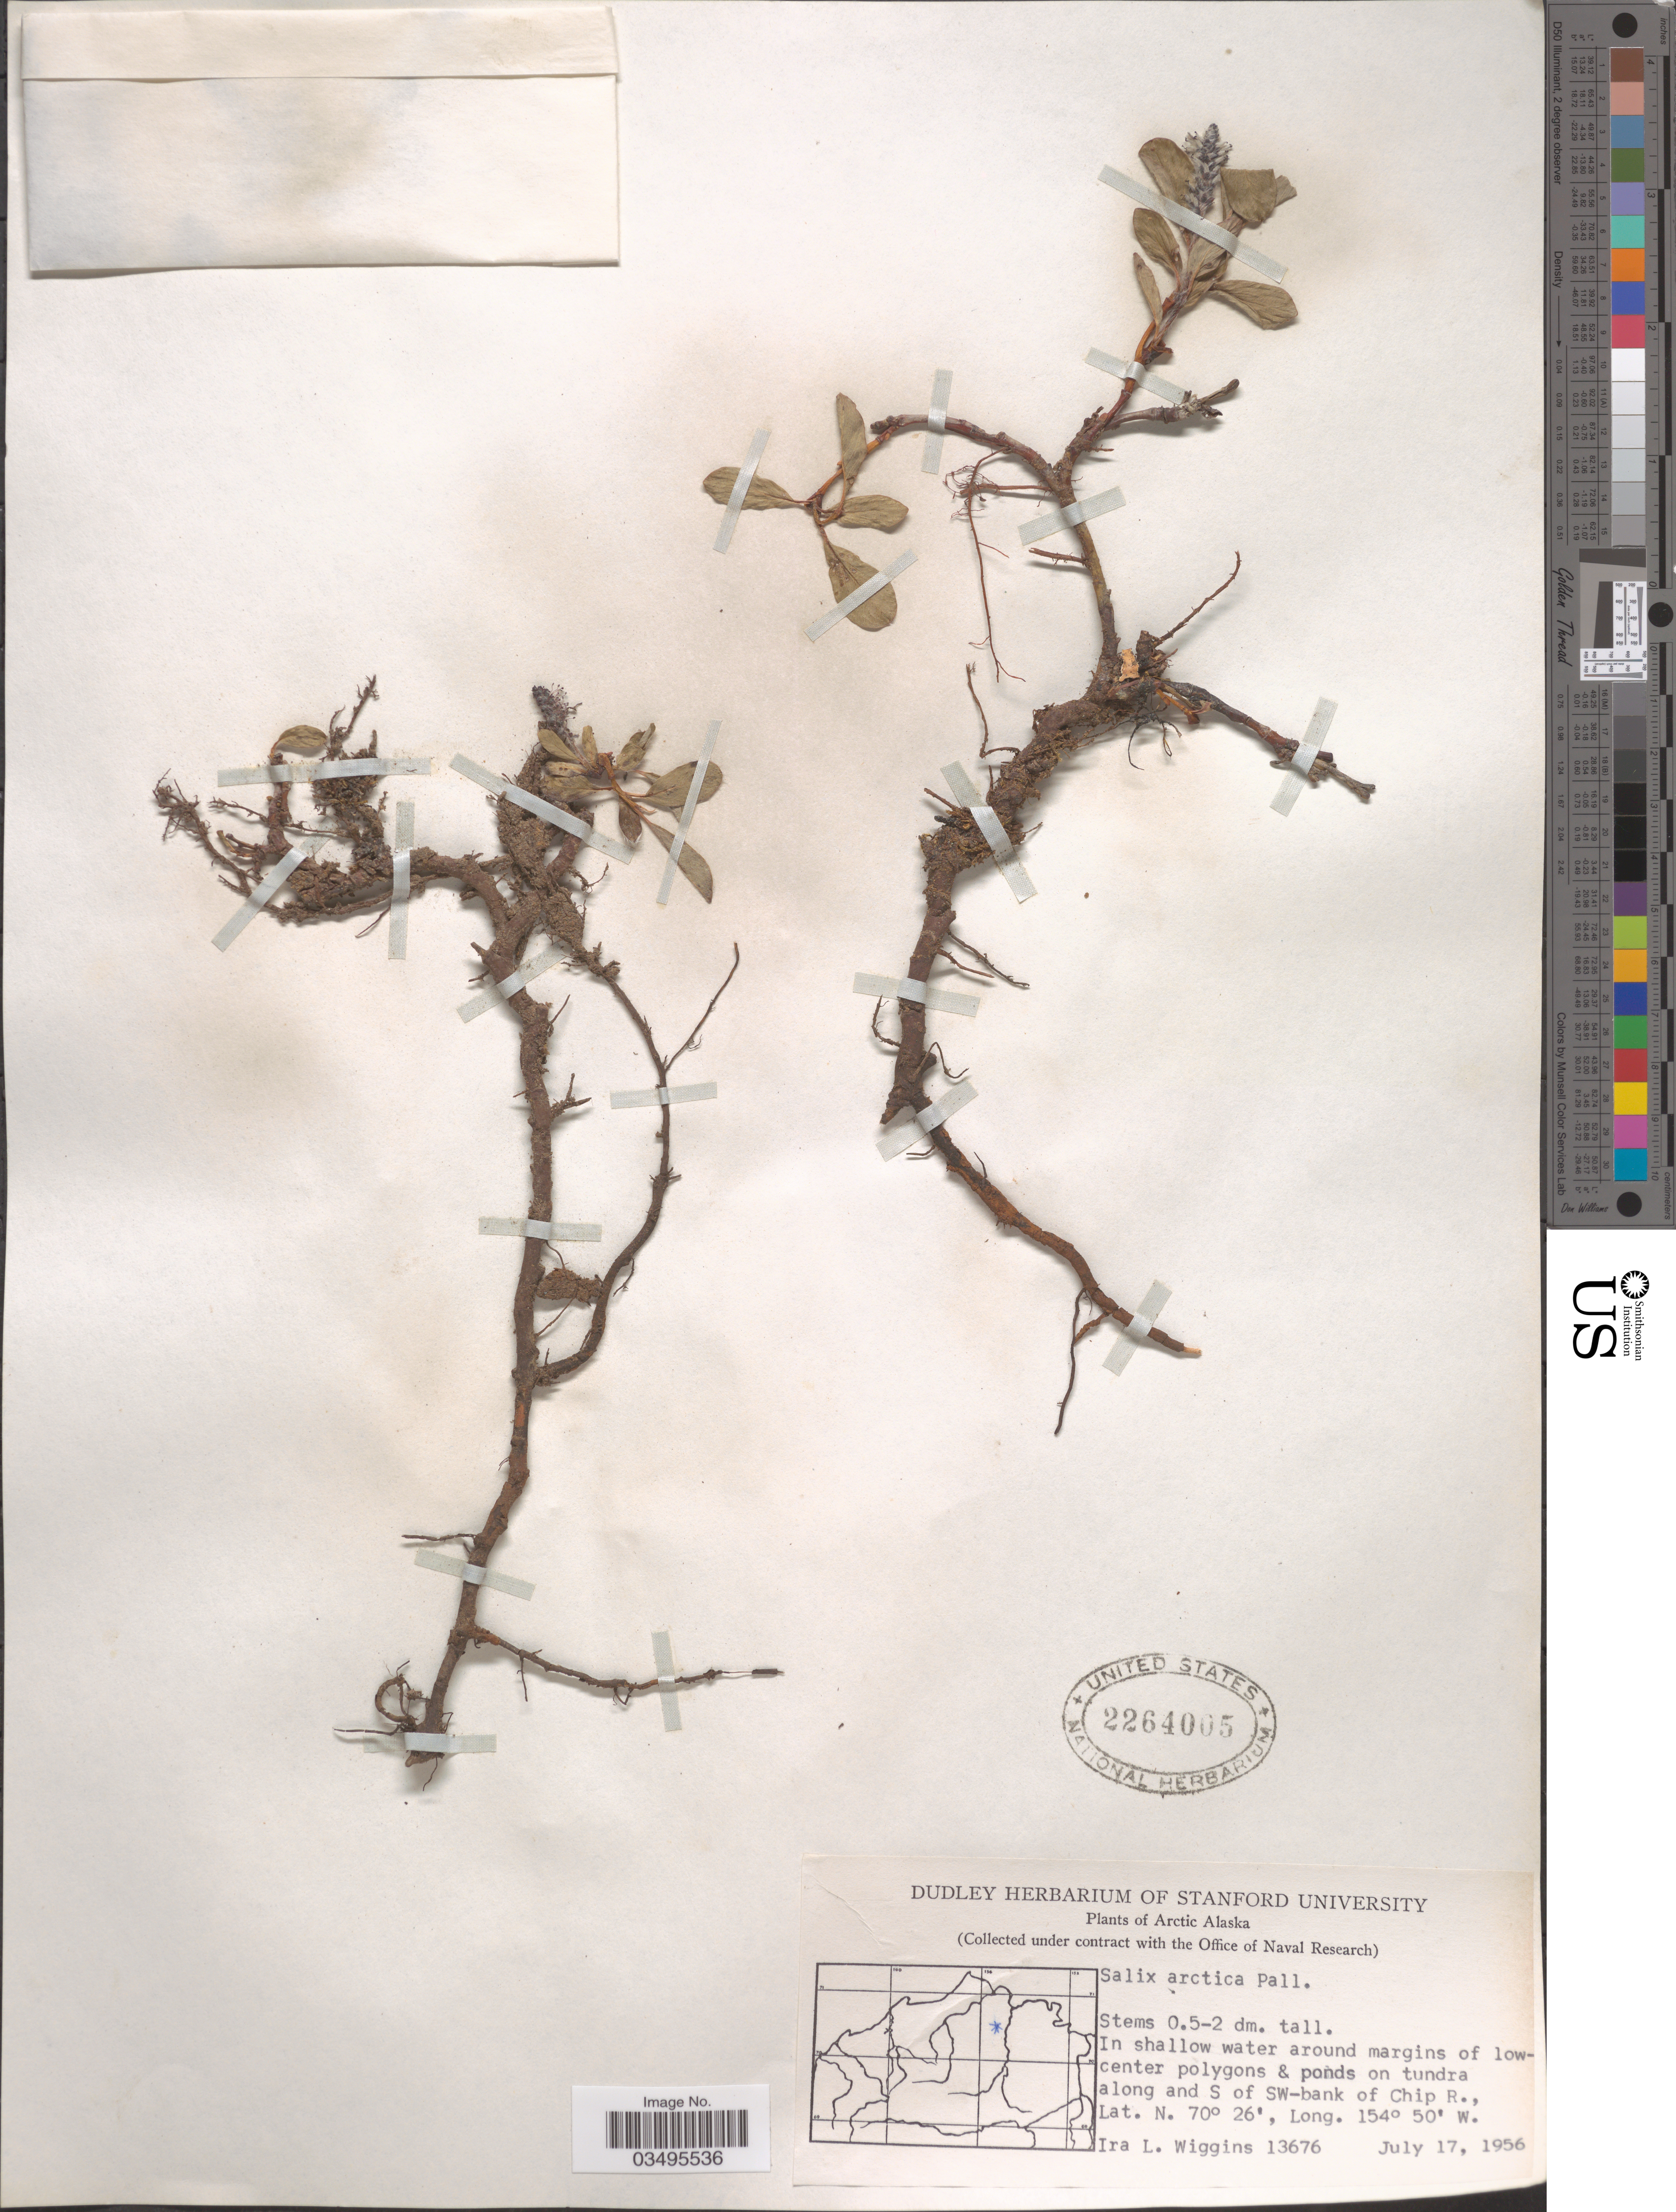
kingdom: Plantae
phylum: Tracheophyta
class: Magnoliopsida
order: Malpighiales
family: Salicaceae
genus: Salix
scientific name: Salix arctica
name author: Pall.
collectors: I. L. Wiggins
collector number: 13676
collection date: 1956-07-17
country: United States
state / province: Alaska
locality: Arctic Alaska. Along and S of SW-bank of Chip R.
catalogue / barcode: US 2264005